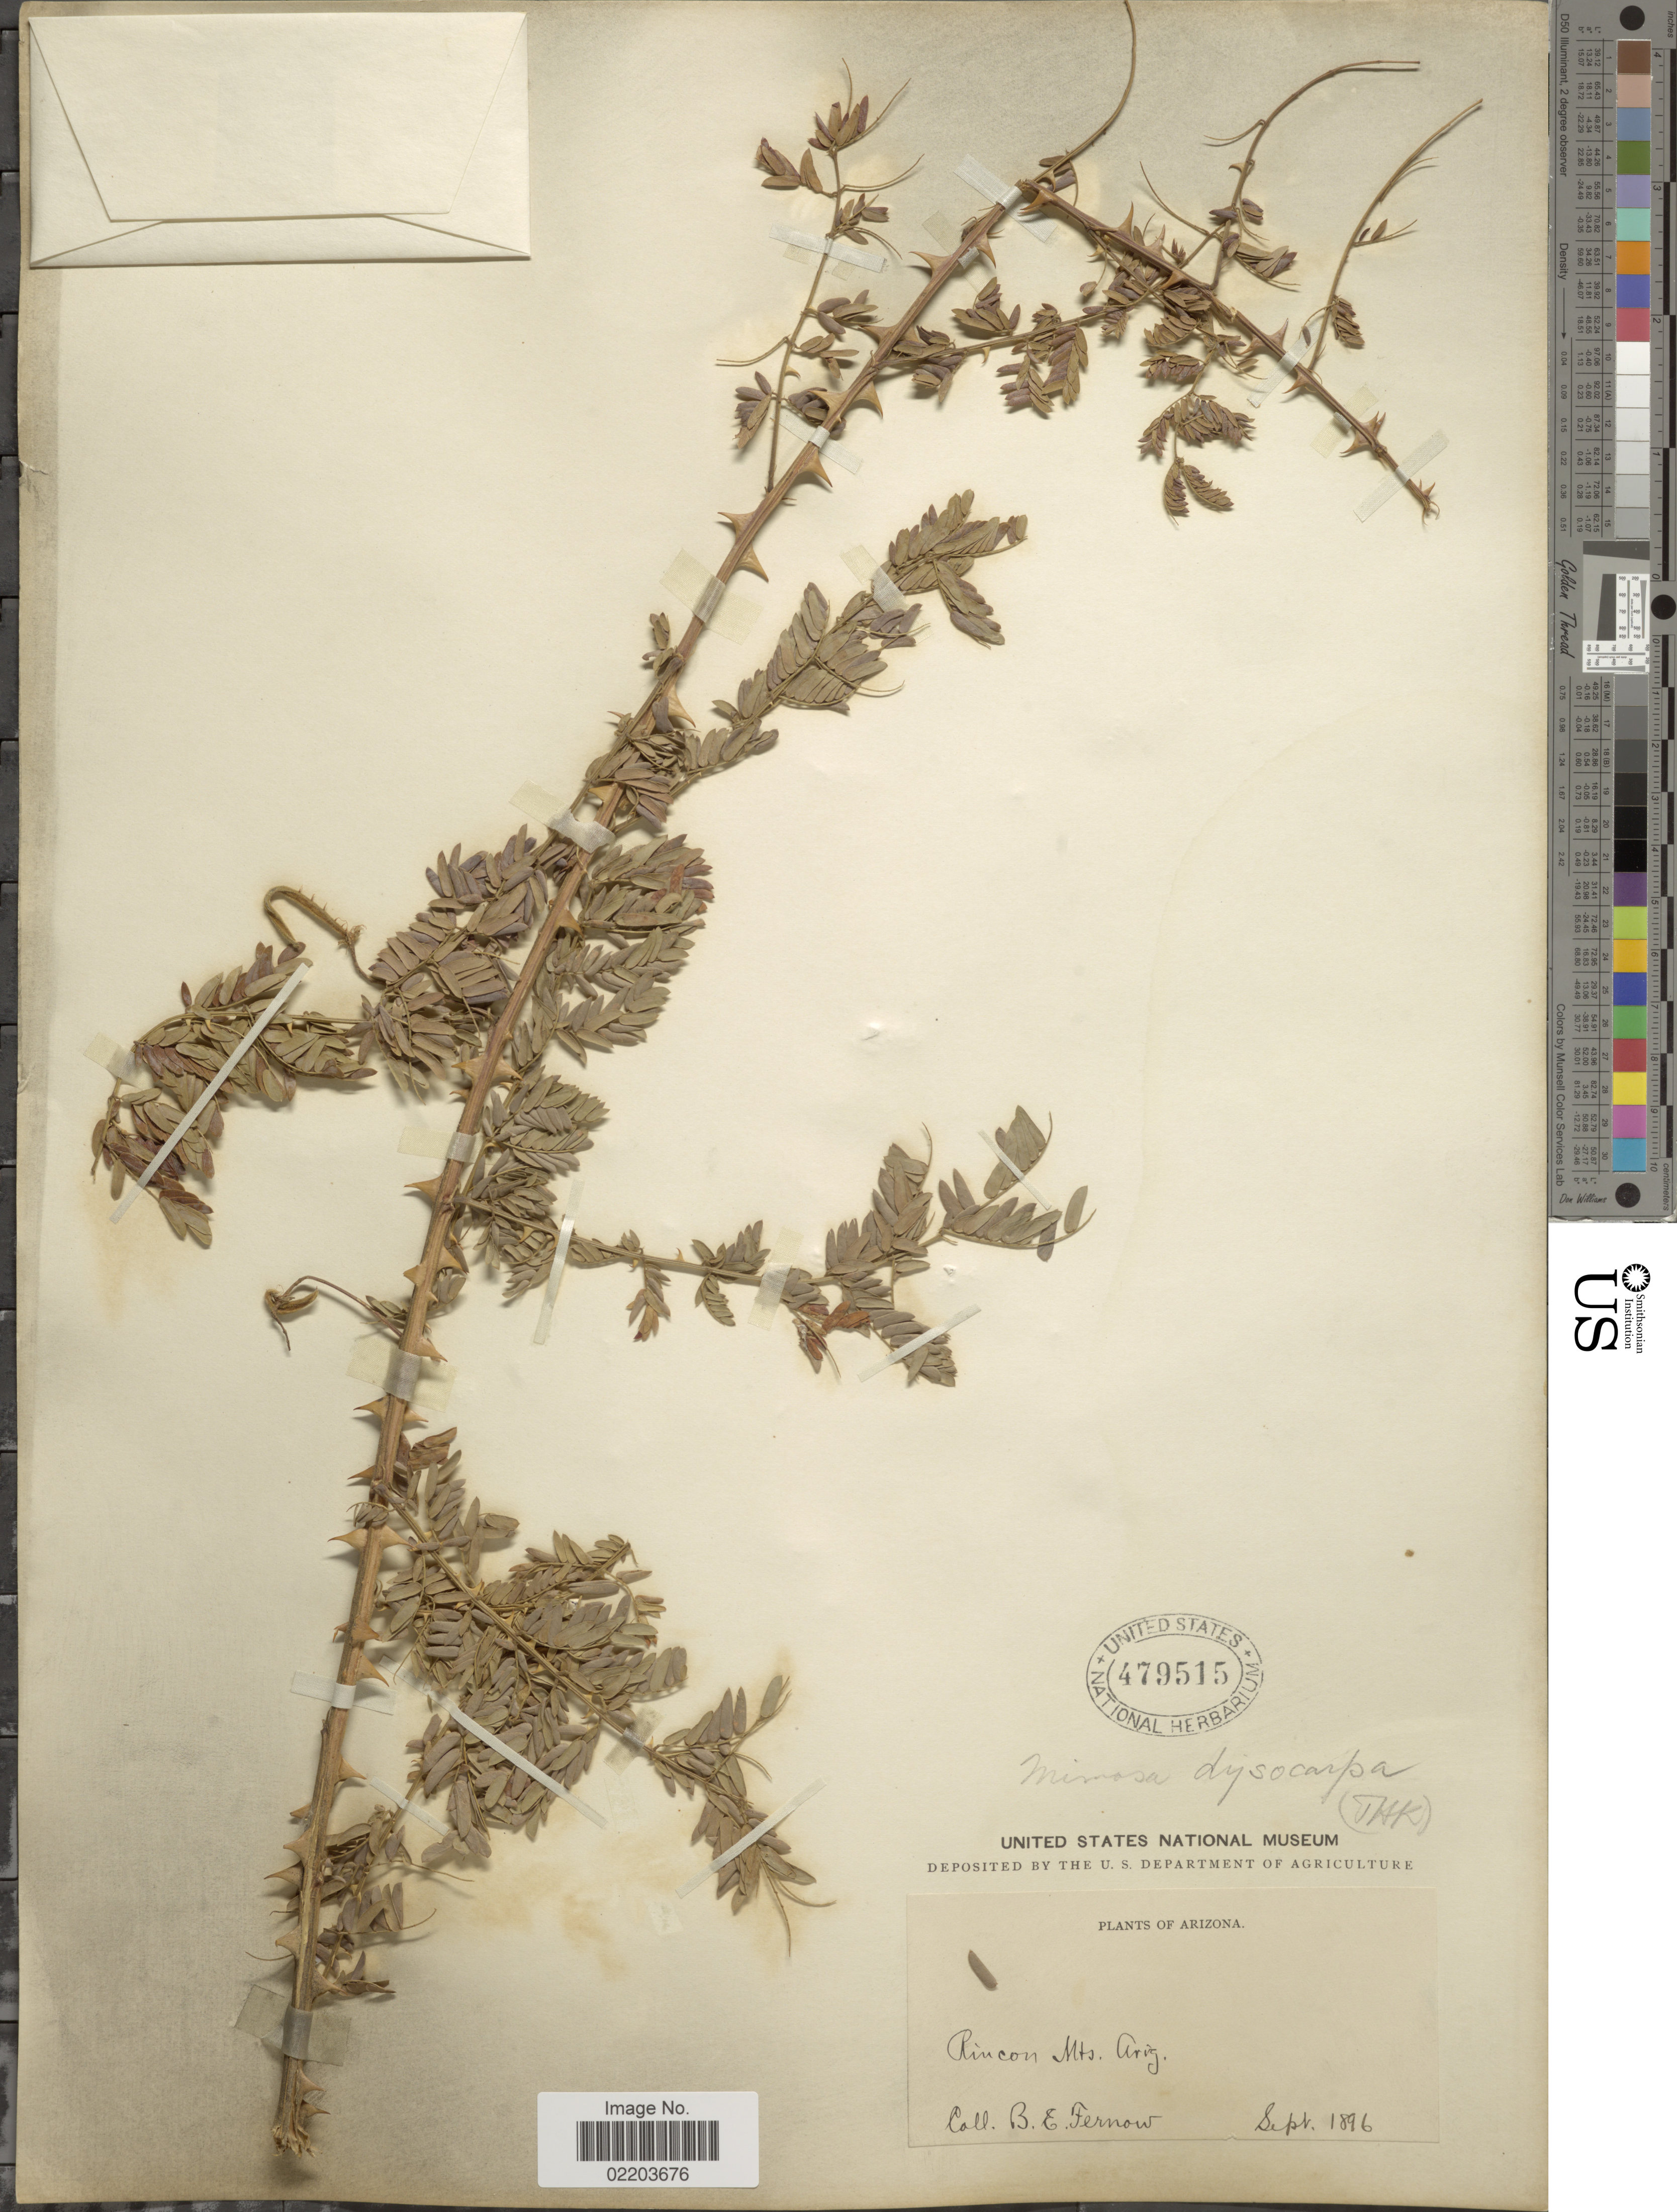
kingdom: Plantae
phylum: Tracheophyta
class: Magnoliopsida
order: Fabales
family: Fabaceae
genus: Mimosa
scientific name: Mimosa dysocarpa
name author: Benth. ex A. Gray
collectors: B. Fernow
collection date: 1896-09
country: United States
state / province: Arizona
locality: Rincon Mts Ariz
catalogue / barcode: US 479515